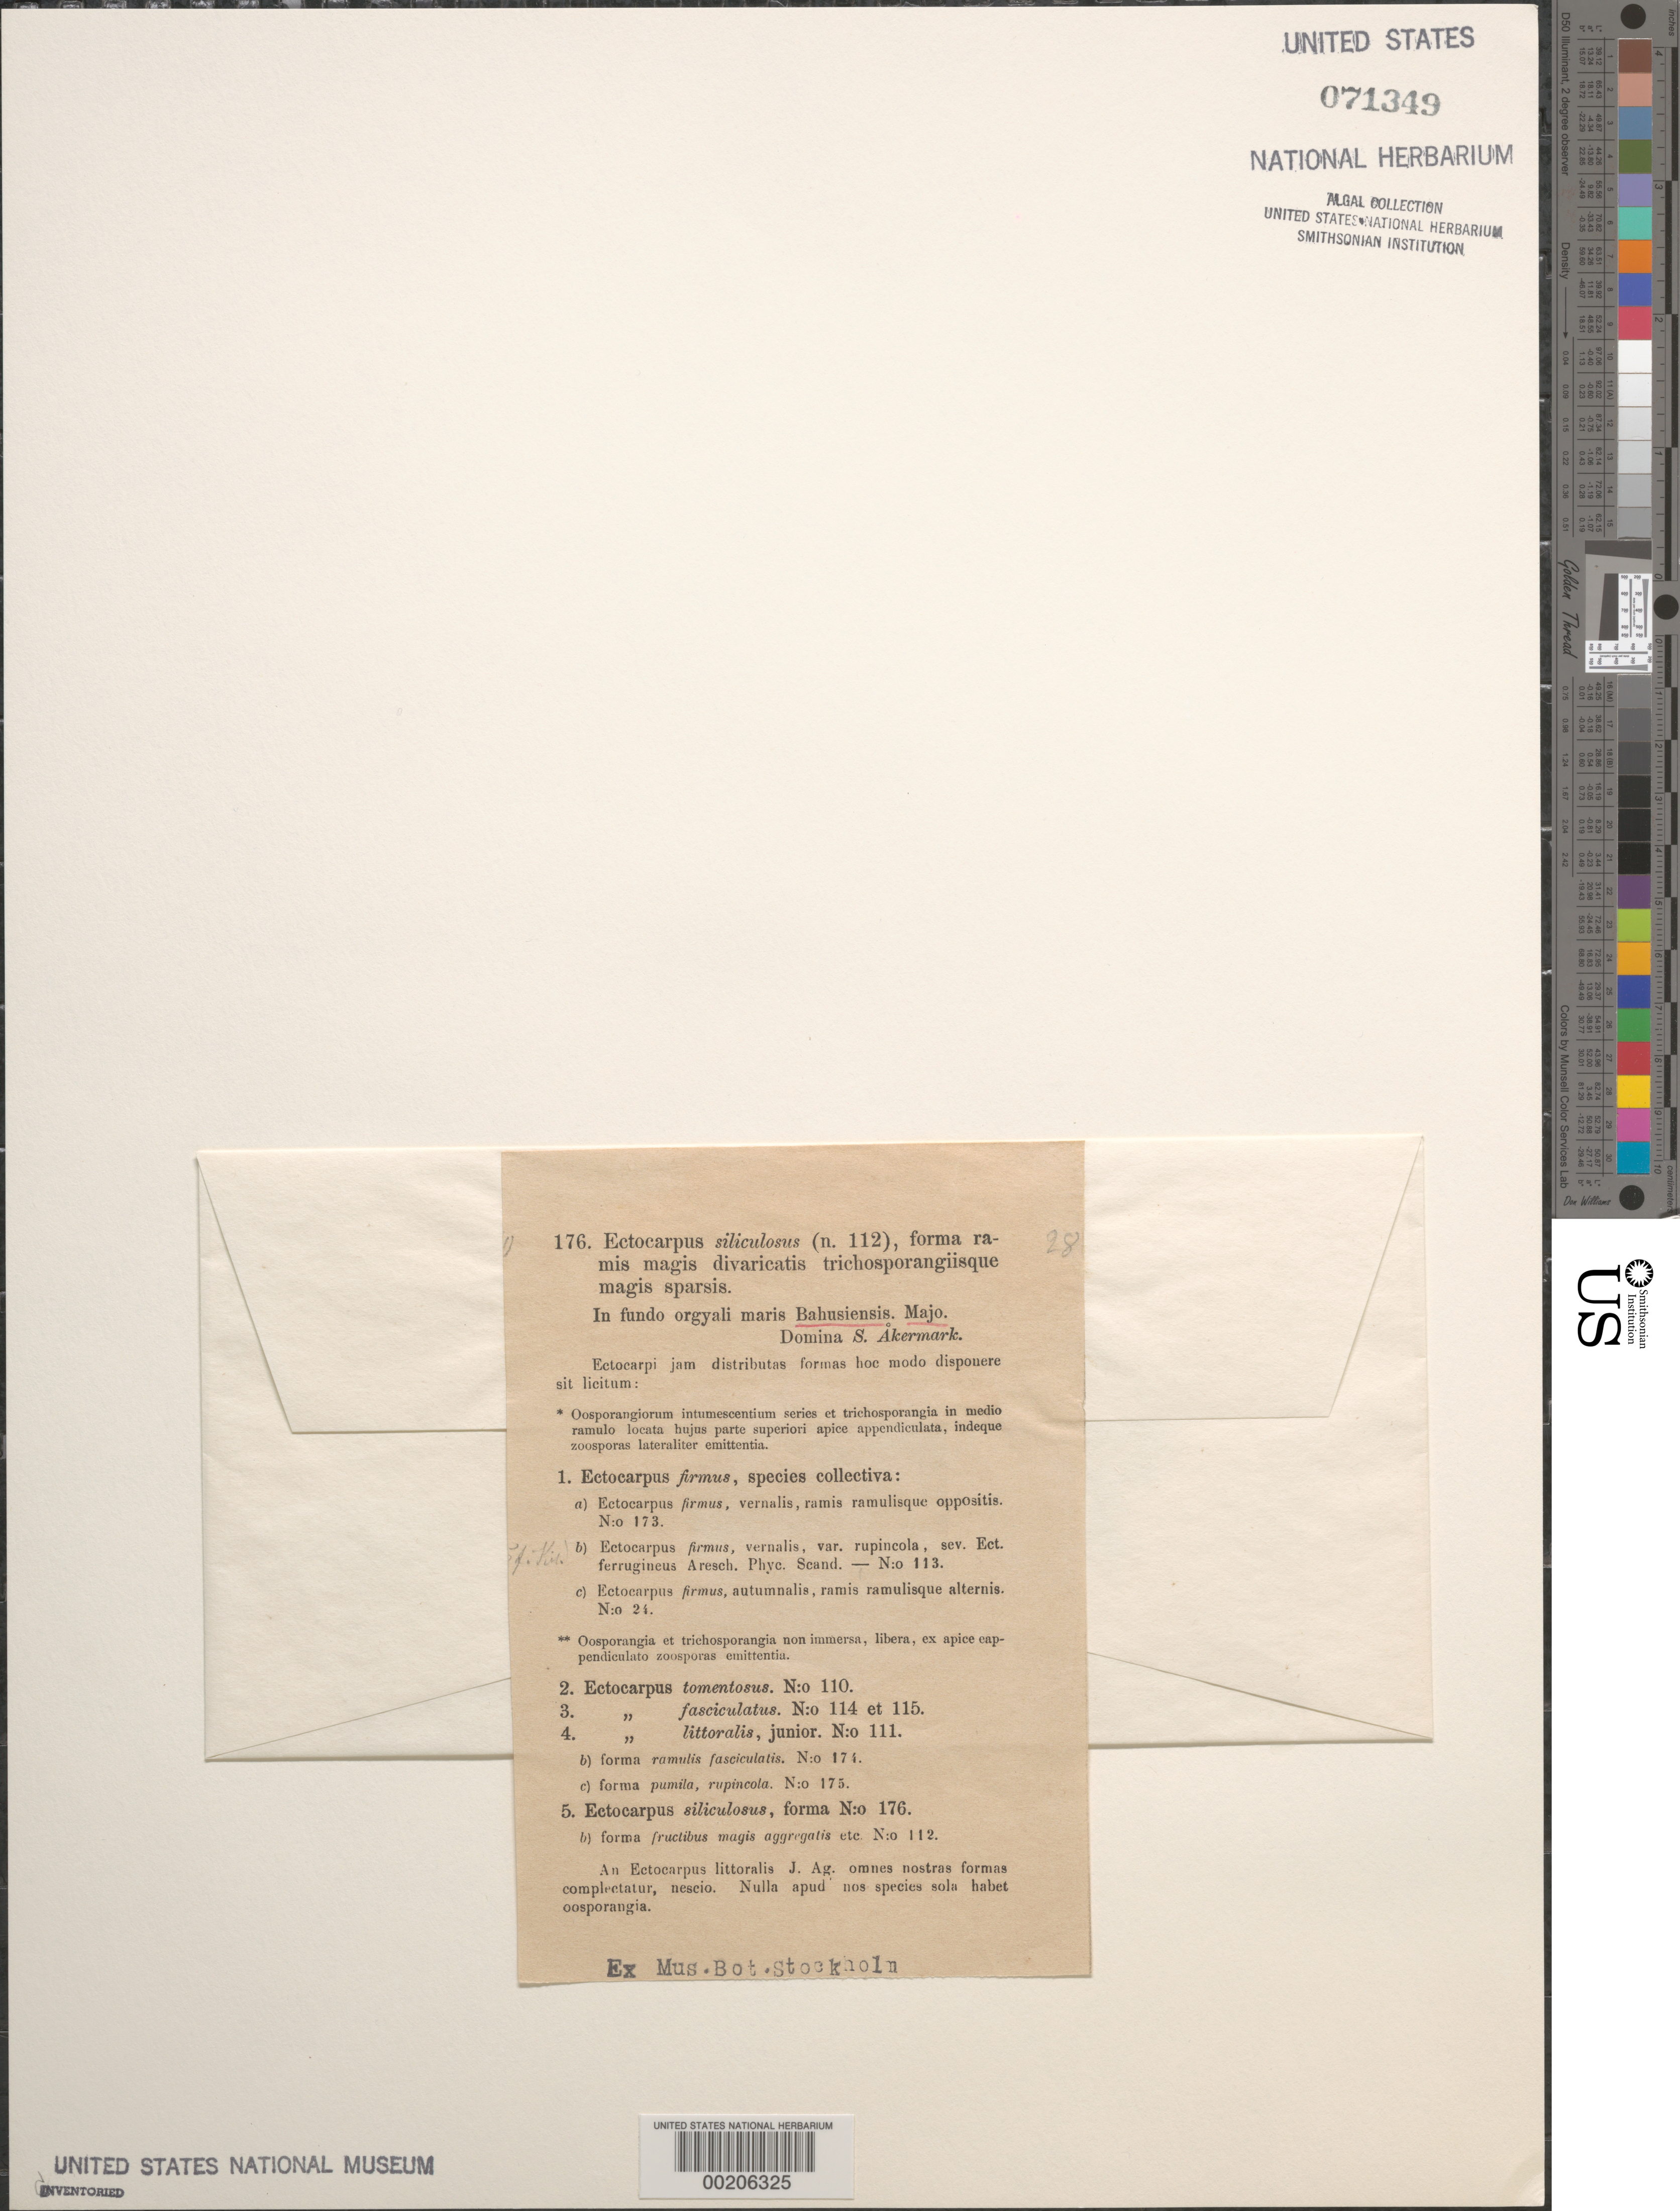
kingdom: Chromista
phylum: Ochrophyta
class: Phaeophyceae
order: Ectocarpales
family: Ectocarpaceae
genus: Ectocarpus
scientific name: Ectocarpus siliculosus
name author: (Dillwyn) Lyngbye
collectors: S. Akermark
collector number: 112 & 176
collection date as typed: May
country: Sweden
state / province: Västra Götaland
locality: Bohus bay (maris bahusiensis)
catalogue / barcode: US 71349